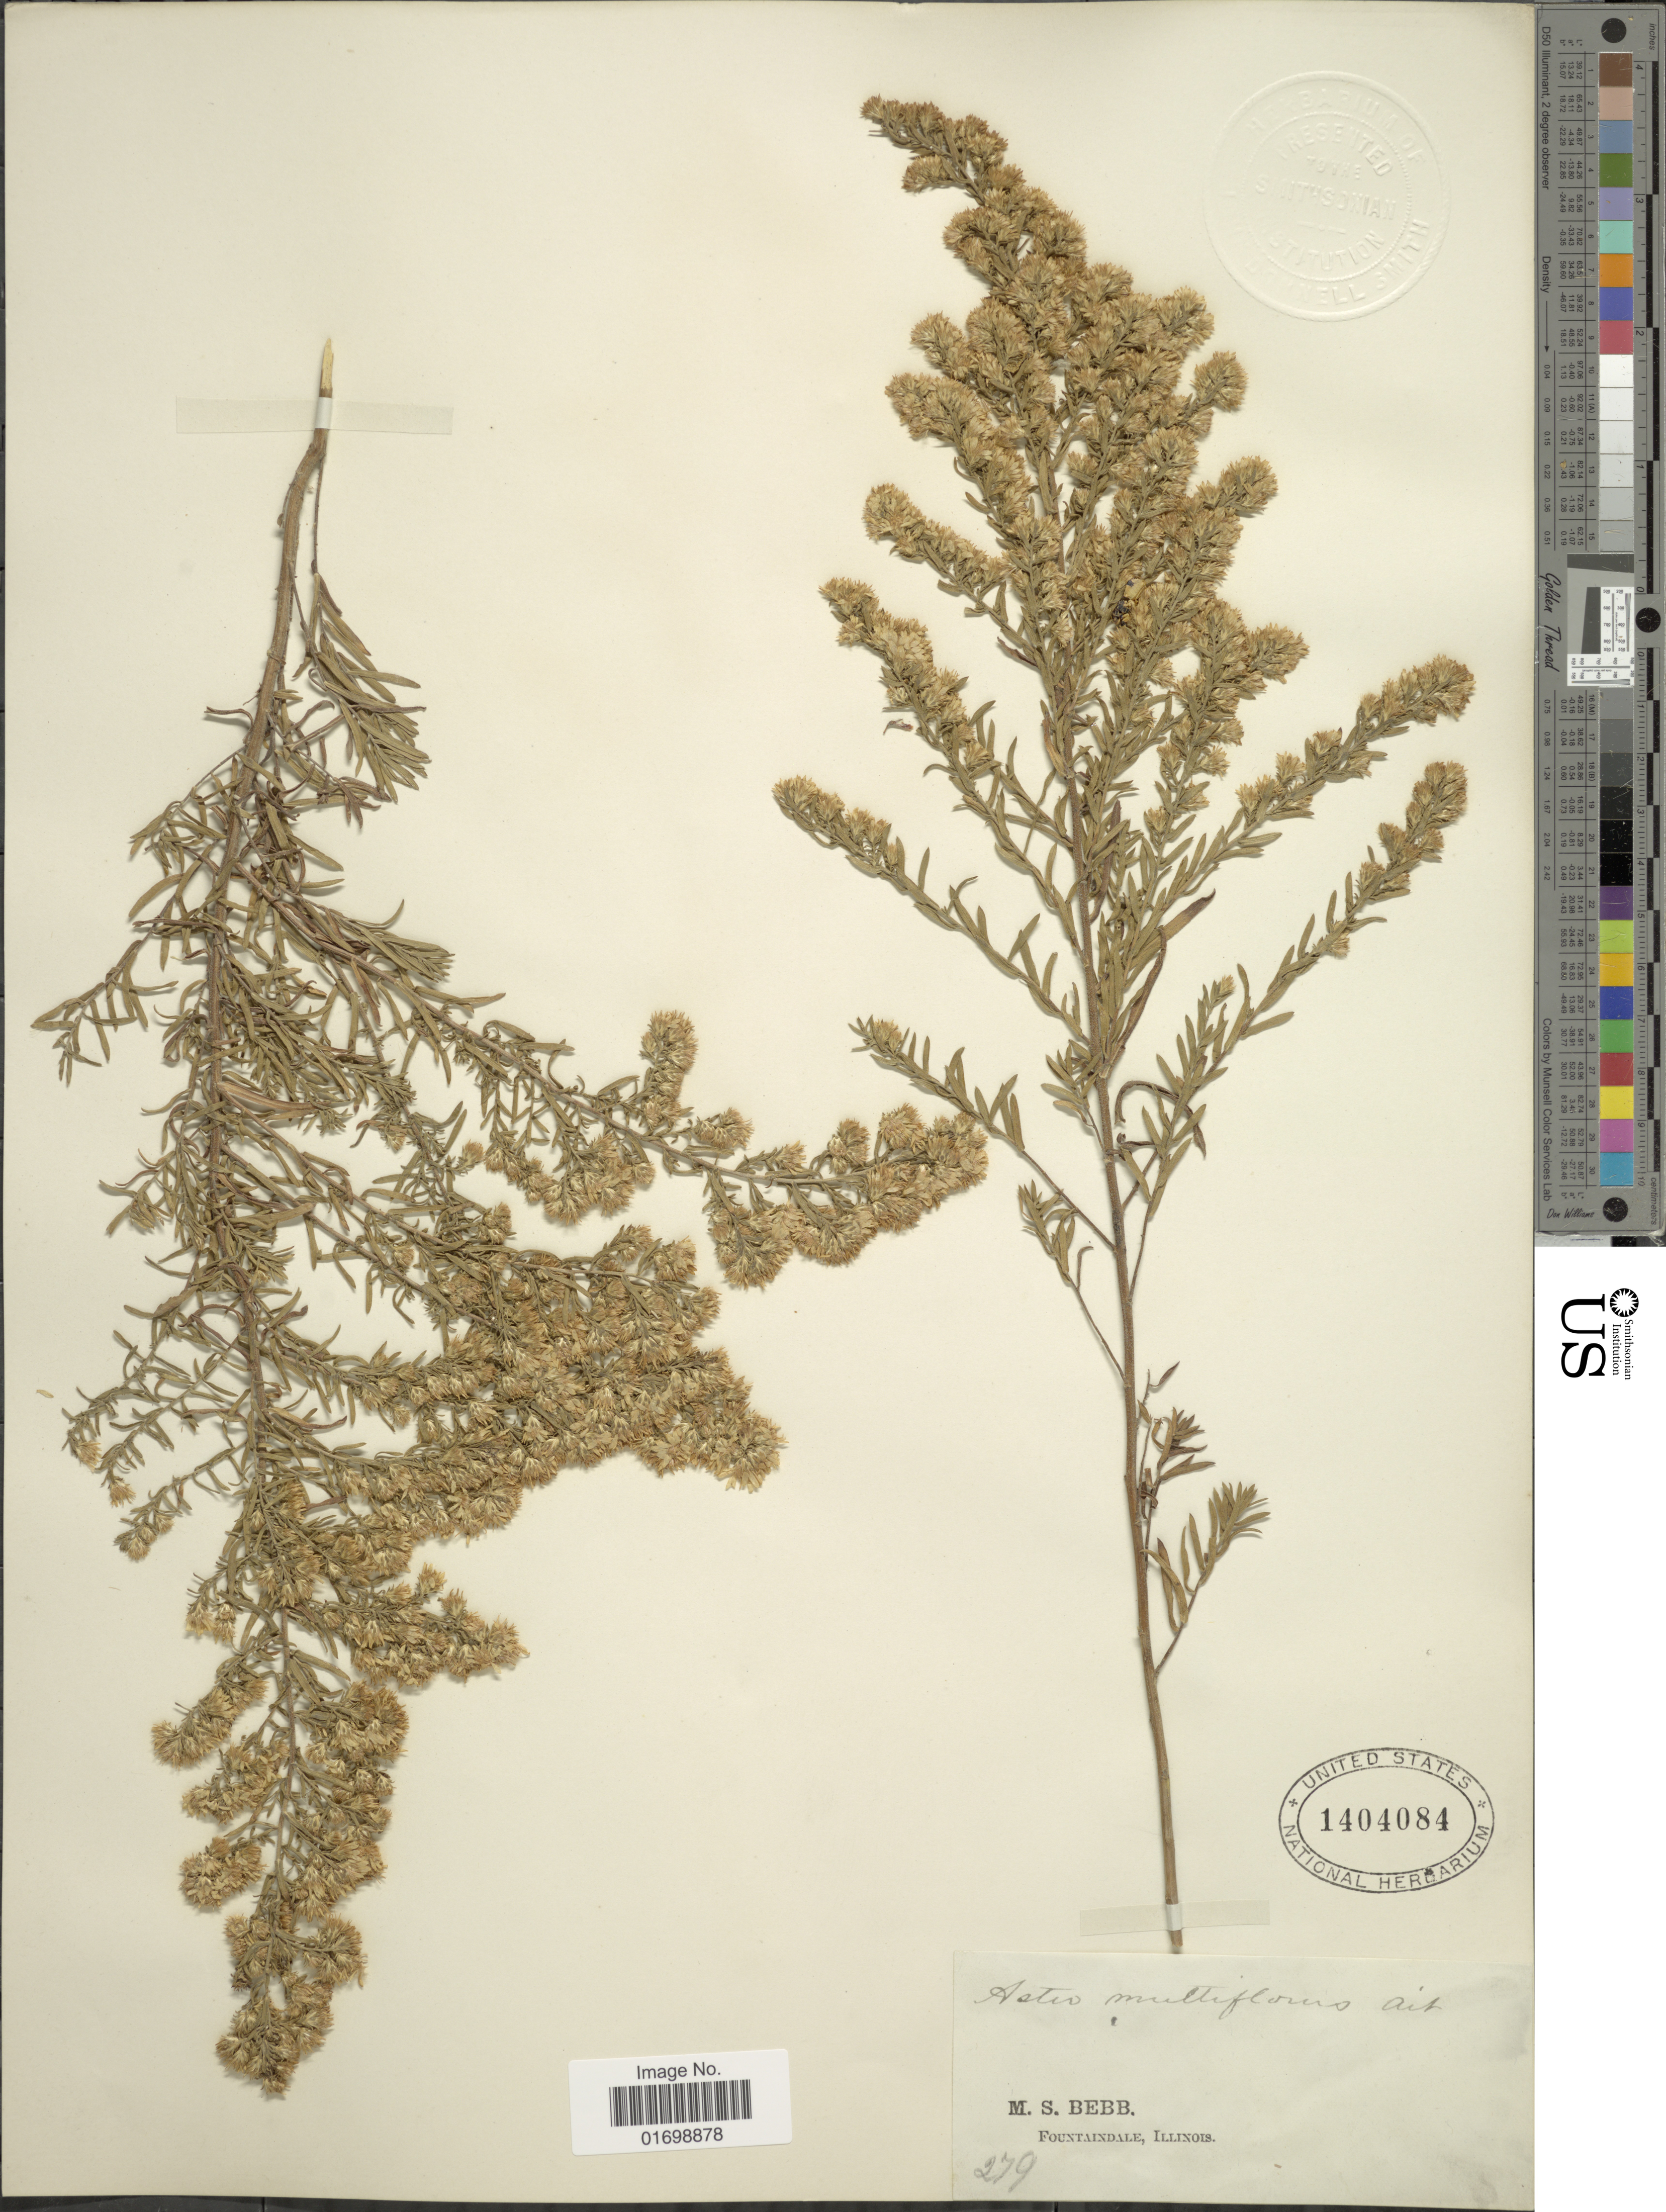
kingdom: Plantae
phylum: Tracheophyta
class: Magnoliopsida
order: Asterales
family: Asteraceae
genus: Symphyotrichum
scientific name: Symphyotrichum ericoides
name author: (L.) G.L. Nesom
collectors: M. Bebb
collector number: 279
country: United States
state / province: Illinois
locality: Fountaindale.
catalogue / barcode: US 1404084